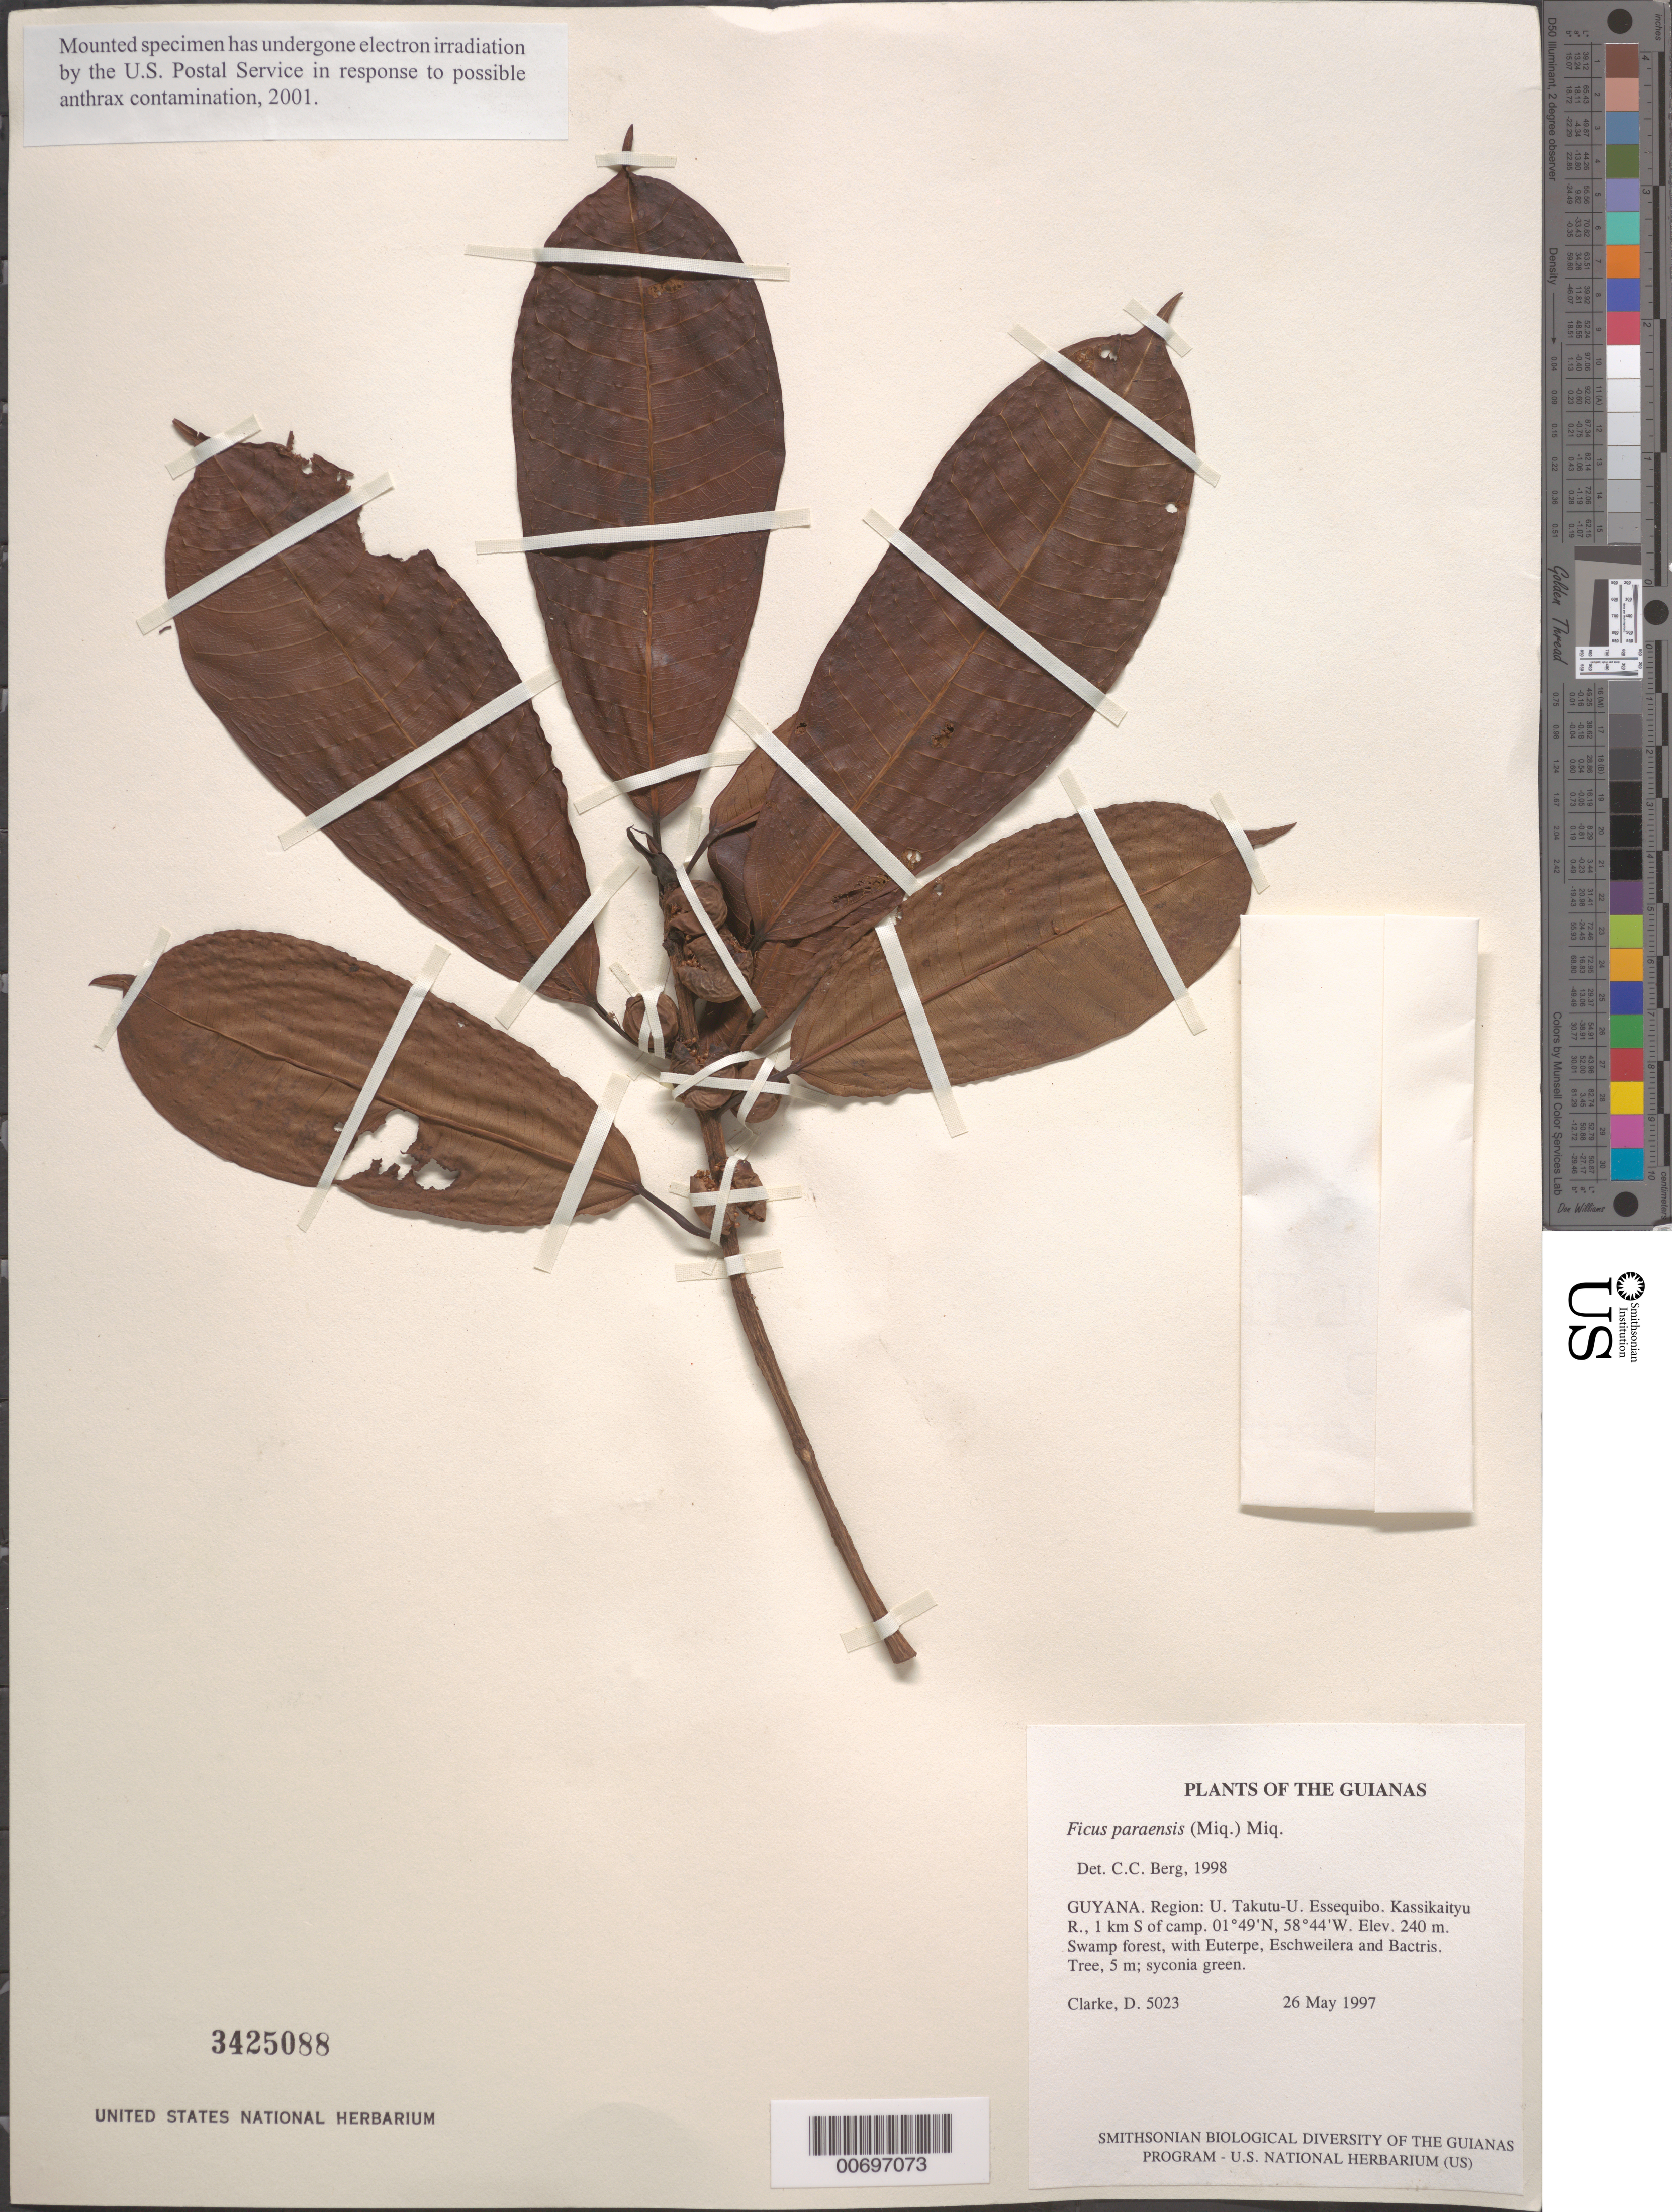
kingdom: Plantae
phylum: Tracheophyta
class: Magnoliopsida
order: Rosales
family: Moraceae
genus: Ficus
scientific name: Ficus paraensis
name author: (Miq.) Miq.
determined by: Berg, C. C.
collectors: H. D. Clarke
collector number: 5023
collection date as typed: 26 May 1997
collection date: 1997-05-26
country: Guyana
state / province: U. Takutu-U. Essequibo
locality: Kassikaityu R., 1 km S of camp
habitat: Swamp forest, with Euterpe, Eschweilera and Bactris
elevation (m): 240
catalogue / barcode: US 3425088